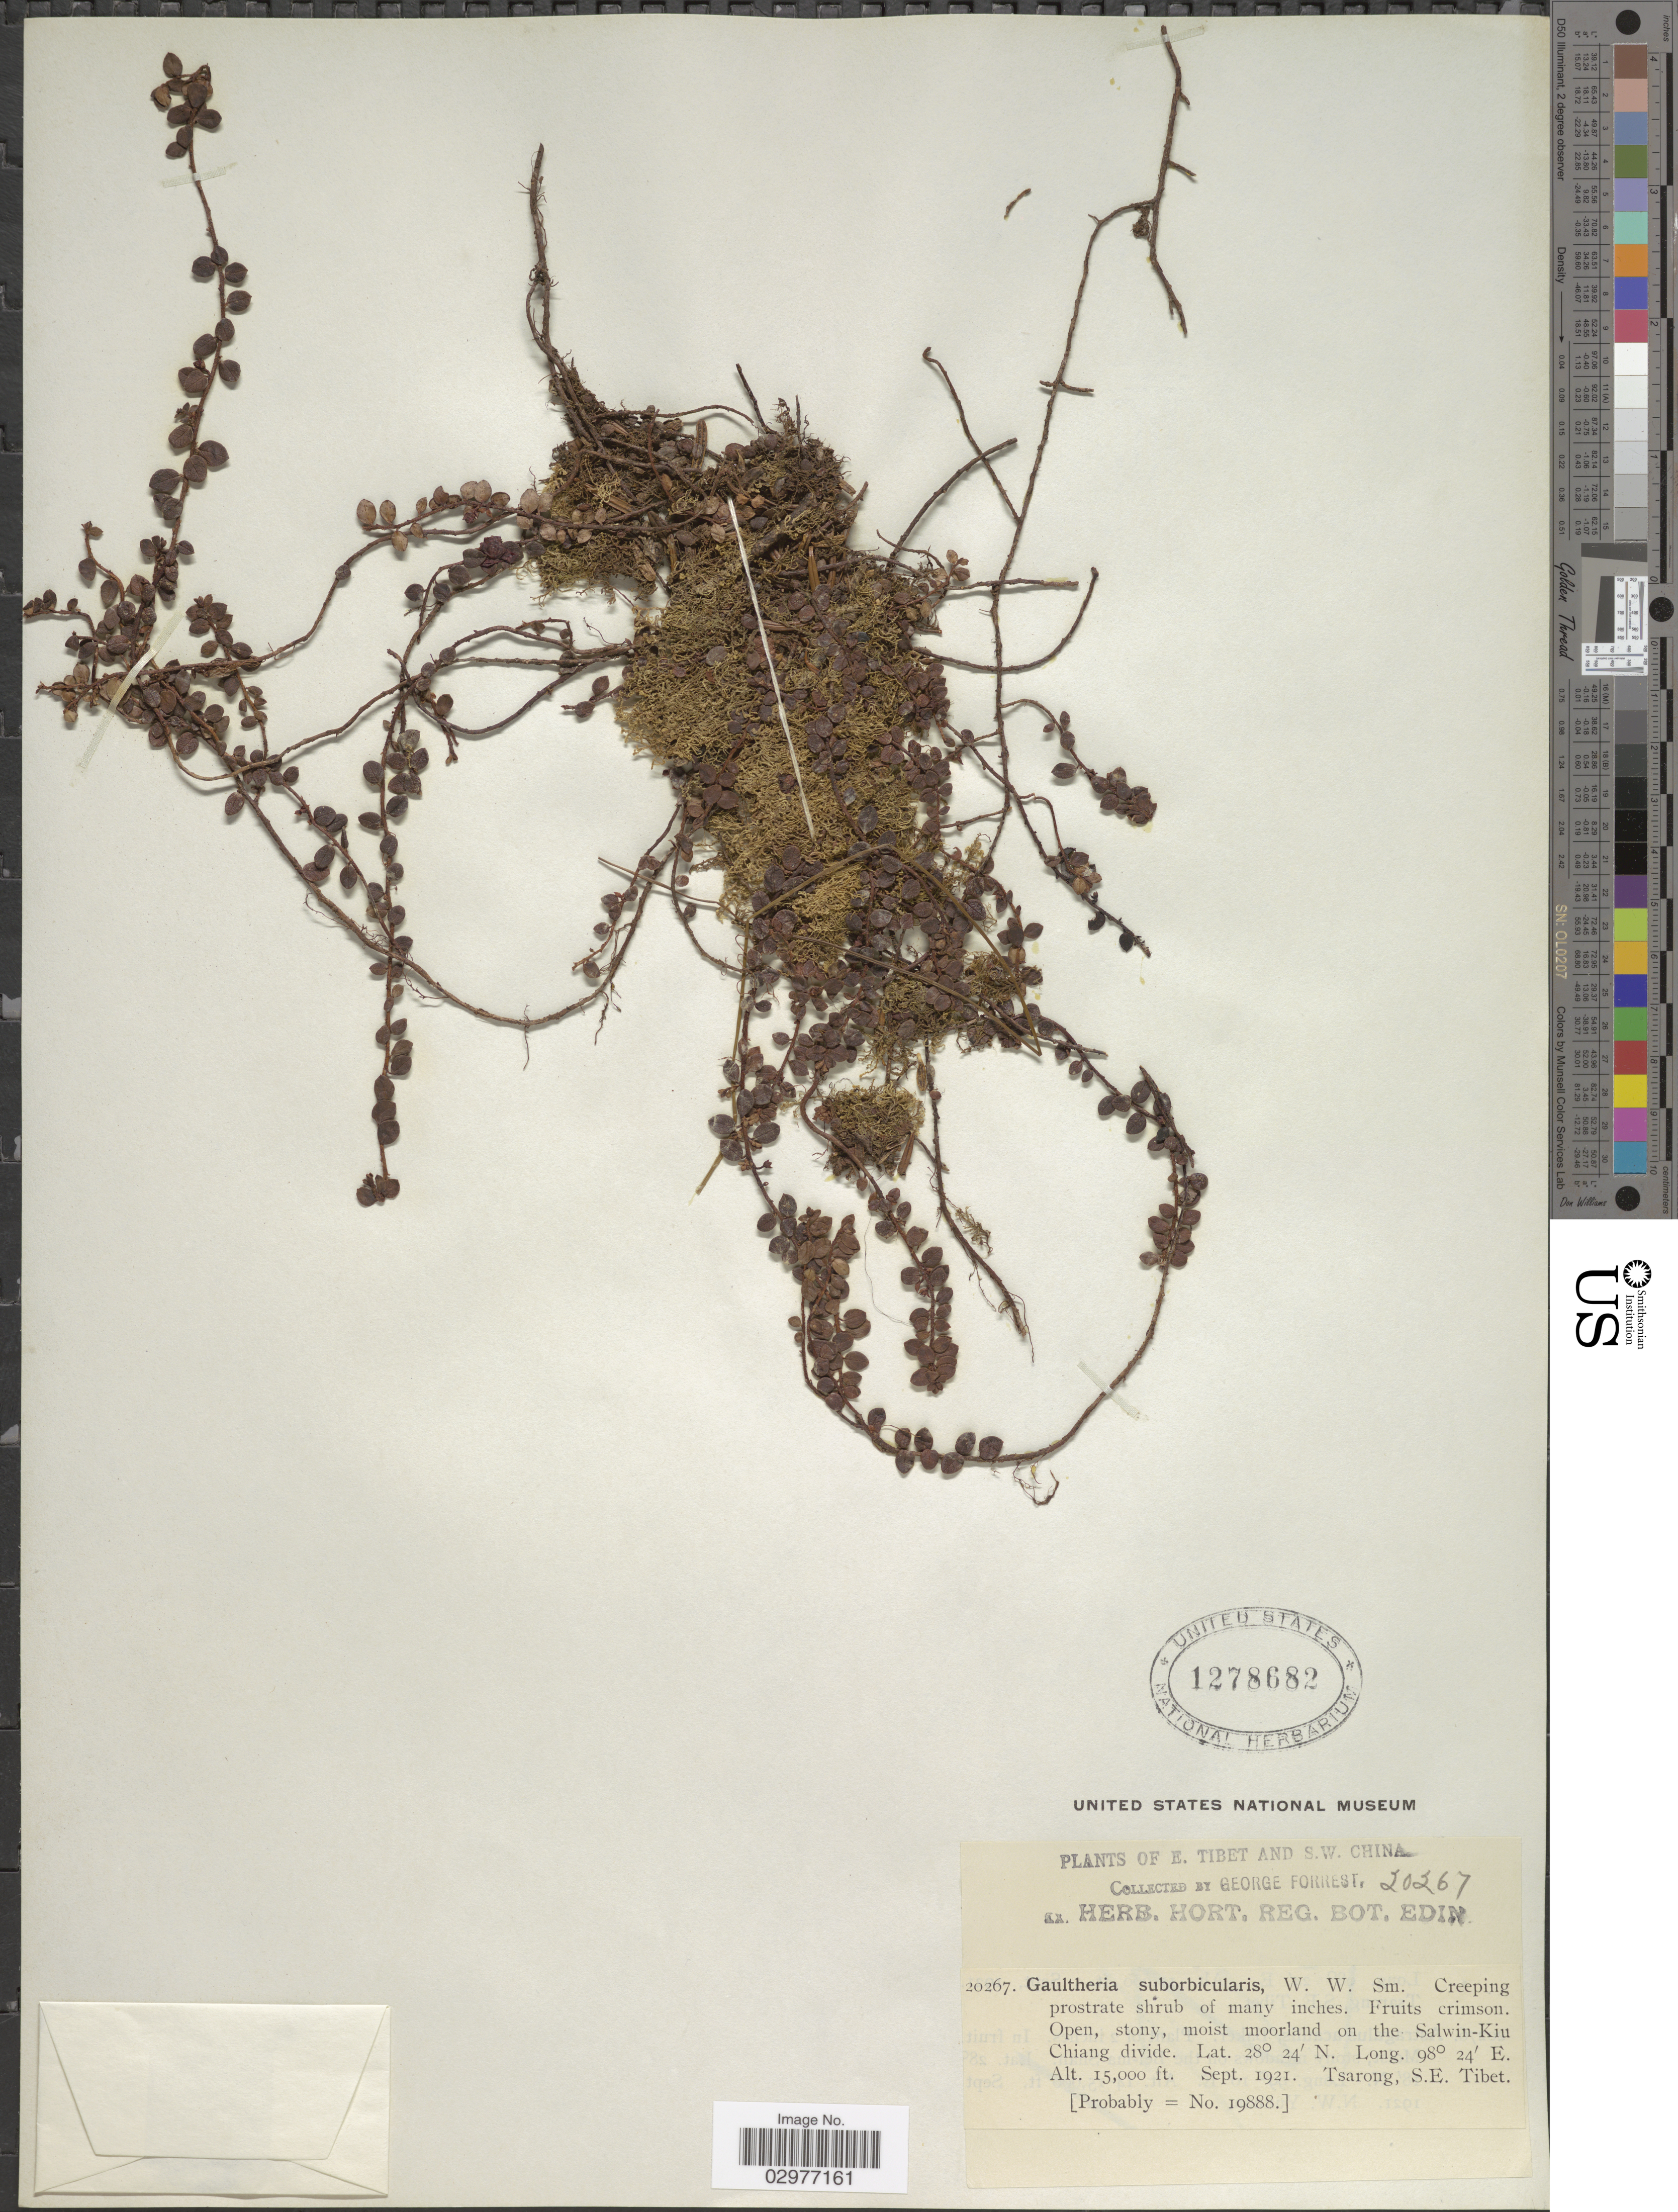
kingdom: Plantae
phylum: Tracheophyta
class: Magnoliopsida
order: Ericales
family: Ericaceae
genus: Gaultheria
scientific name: Gaultheria suborbicularis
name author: W.W. Sm.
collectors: G. Forrest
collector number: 20267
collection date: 1921-09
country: China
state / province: Xizang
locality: E. Tibet and S.W. China. Open, stony, moist moorland on the Salwin-Kiu Chiang divide. Tsarong, S.E. Tibet.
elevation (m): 4572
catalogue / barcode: US 1278682